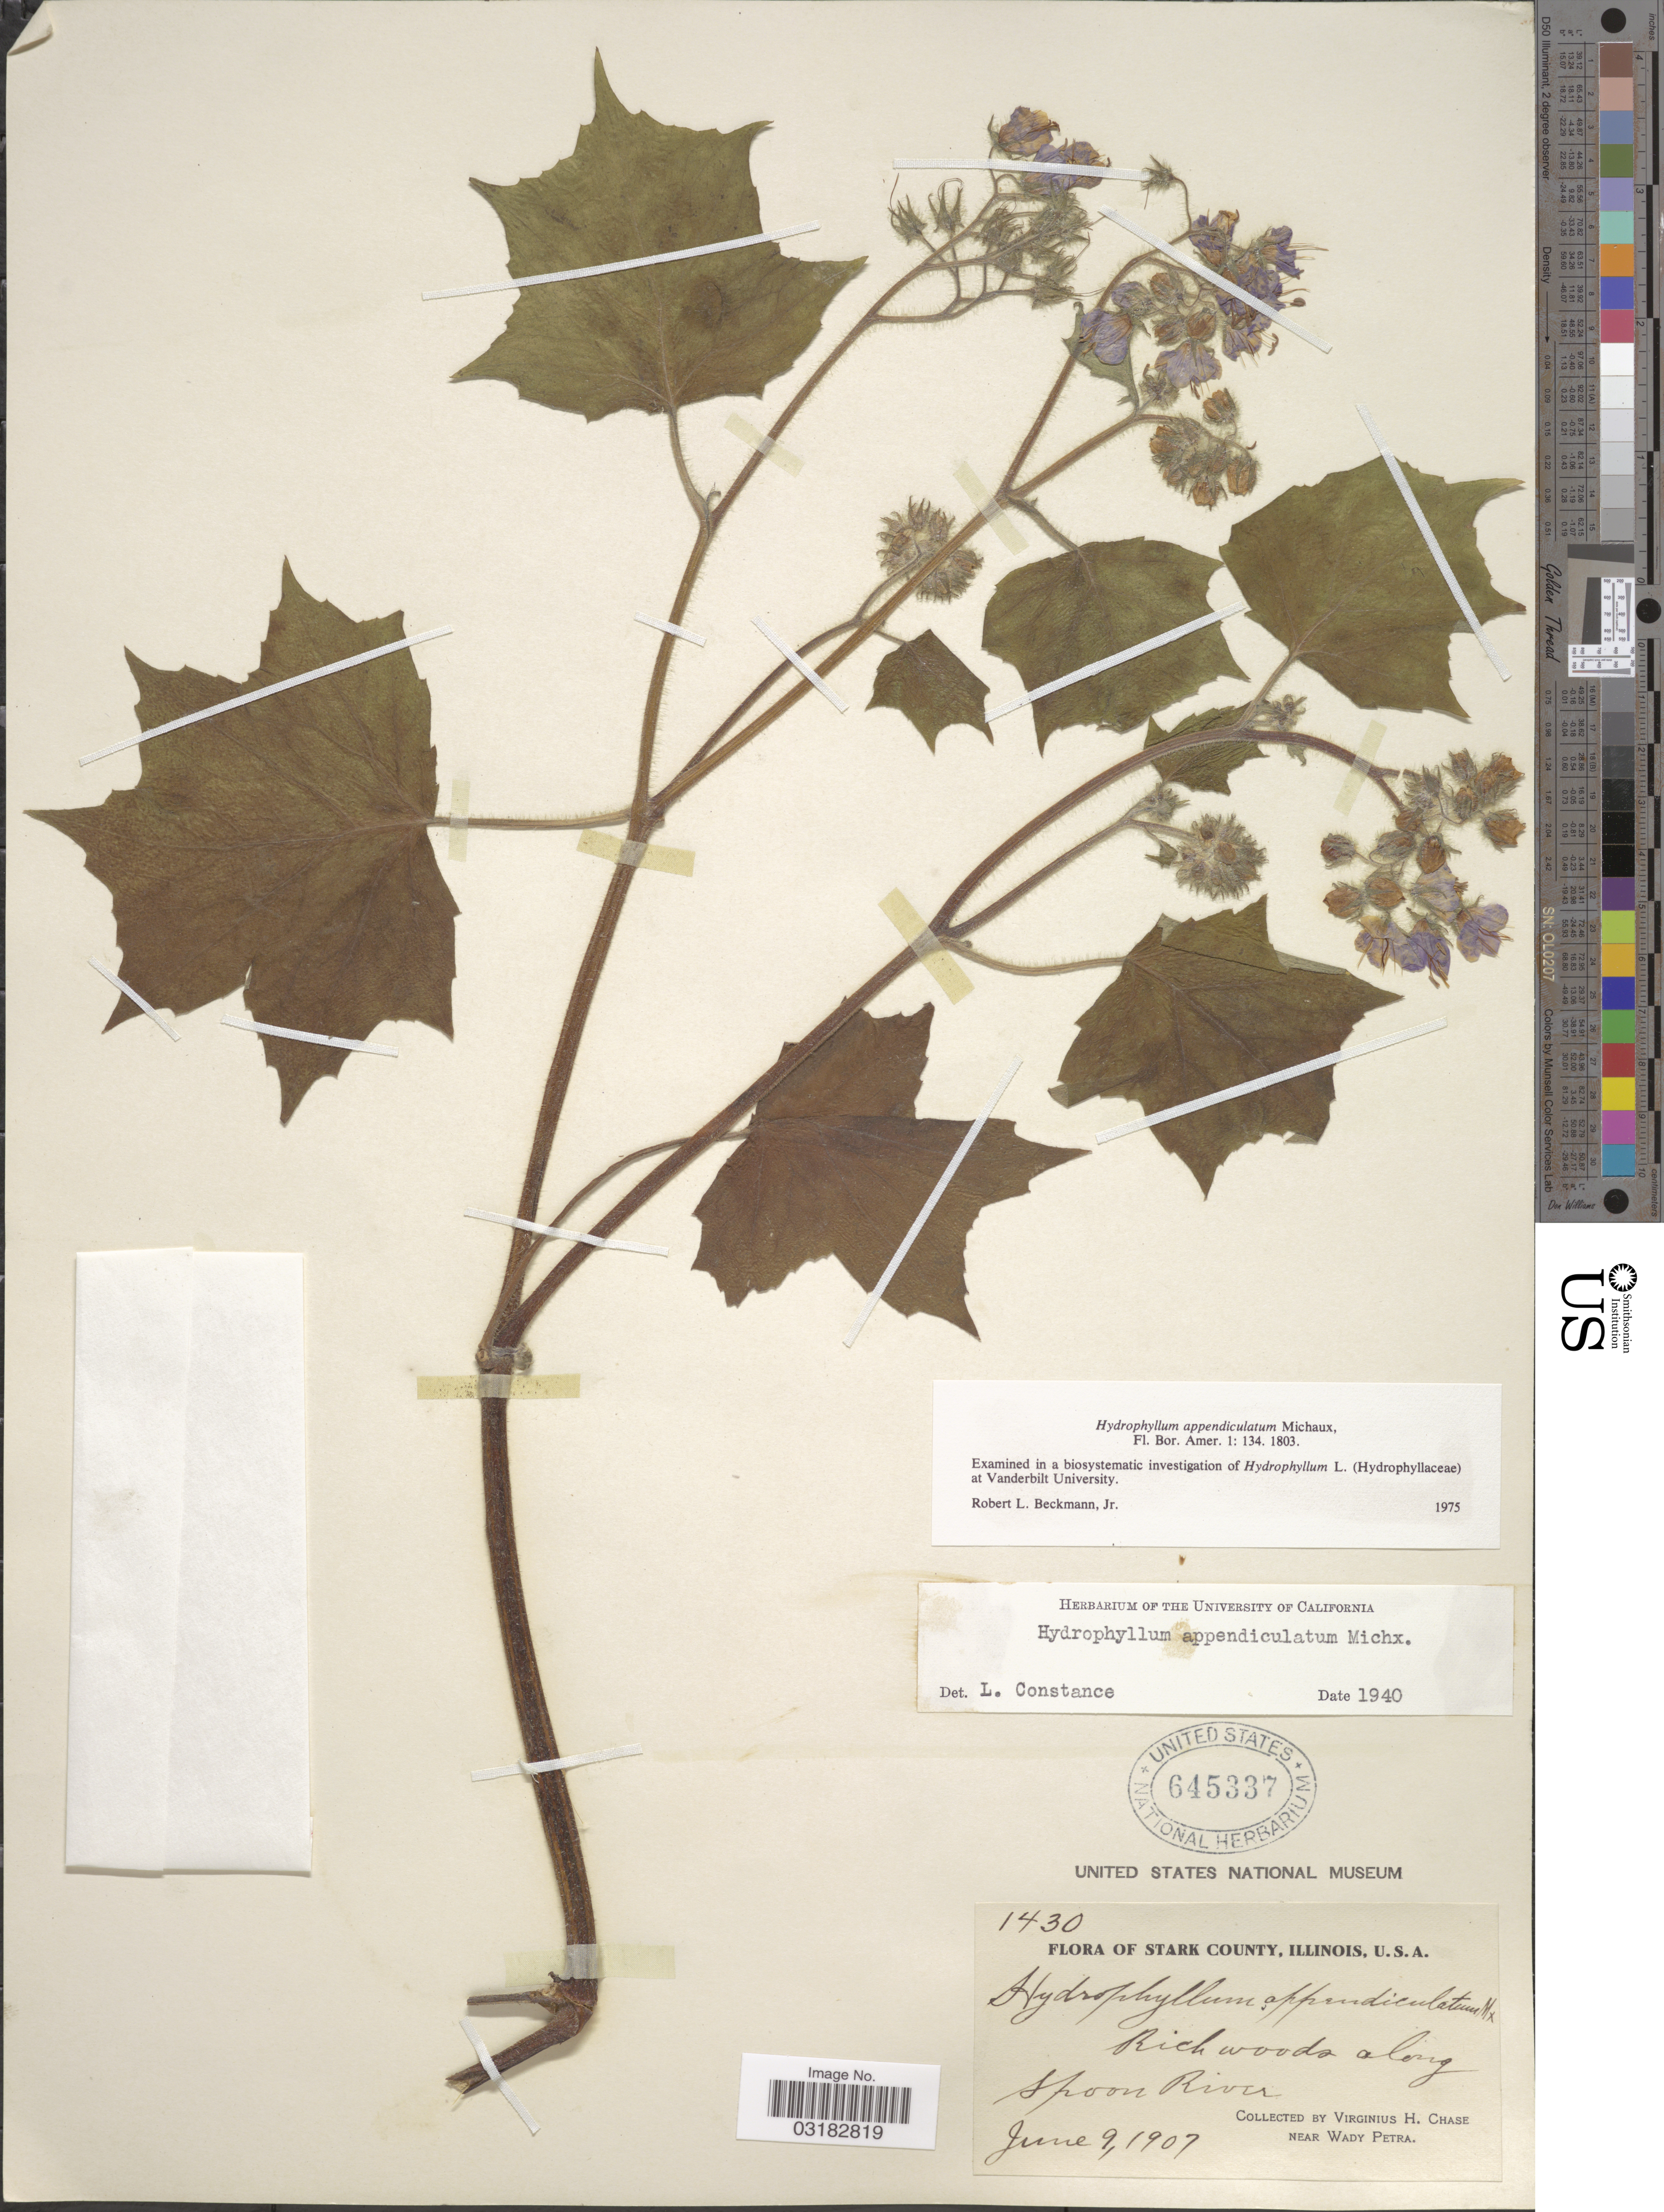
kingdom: Plantae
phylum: Tracheophyta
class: Magnoliopsida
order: Boraginales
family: Hydrophyllaceae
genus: Hydrophyllum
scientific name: Hydrophyllum appendiculatum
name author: Michx.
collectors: V. H. Chase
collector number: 1430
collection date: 1907-06-09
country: United States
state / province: Illinois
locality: Stark County. Rick woods along Spoon River.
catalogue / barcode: US 645337